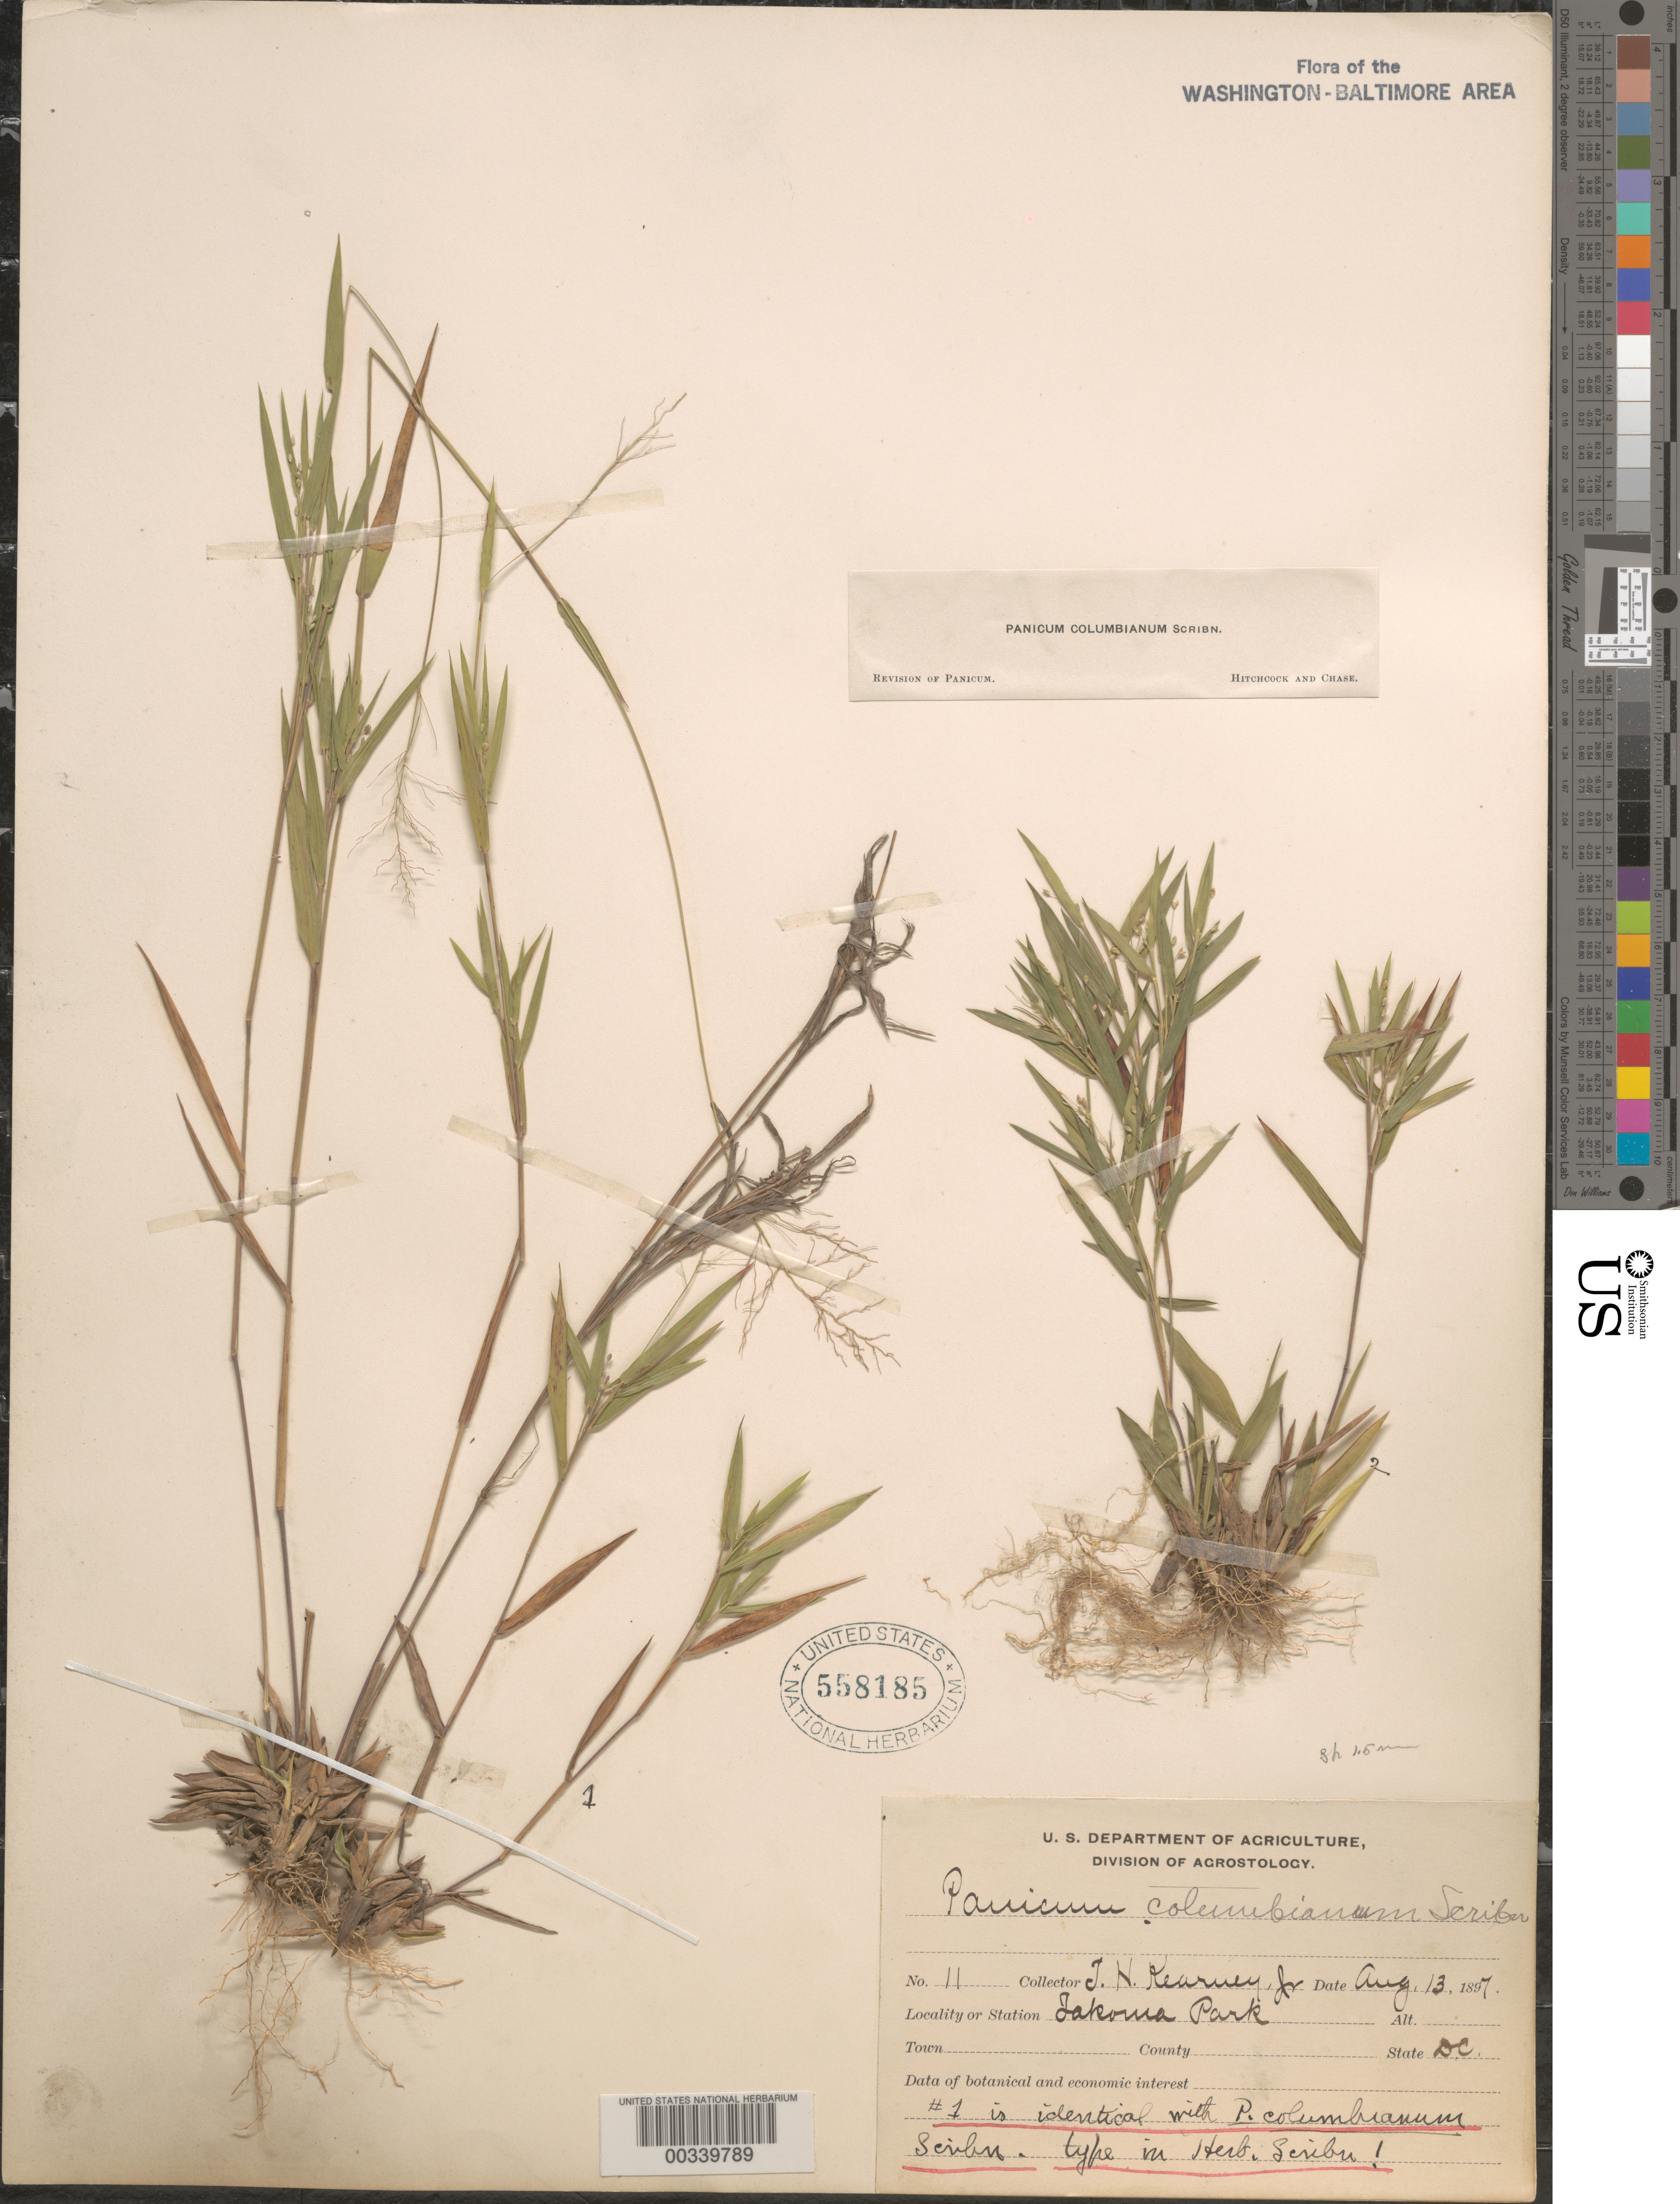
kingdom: Plantae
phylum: Tracheophyta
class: Liliopsida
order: Poales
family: Poaceae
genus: Dichanthelium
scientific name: Dichanthelium sabulorum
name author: (Lam.) Gould & C.A. Clark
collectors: T. H. Kearney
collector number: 11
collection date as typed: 13 Aug 1897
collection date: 1897-08-13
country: United States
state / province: District of Columbia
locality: Takoma Park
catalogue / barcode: US 558185